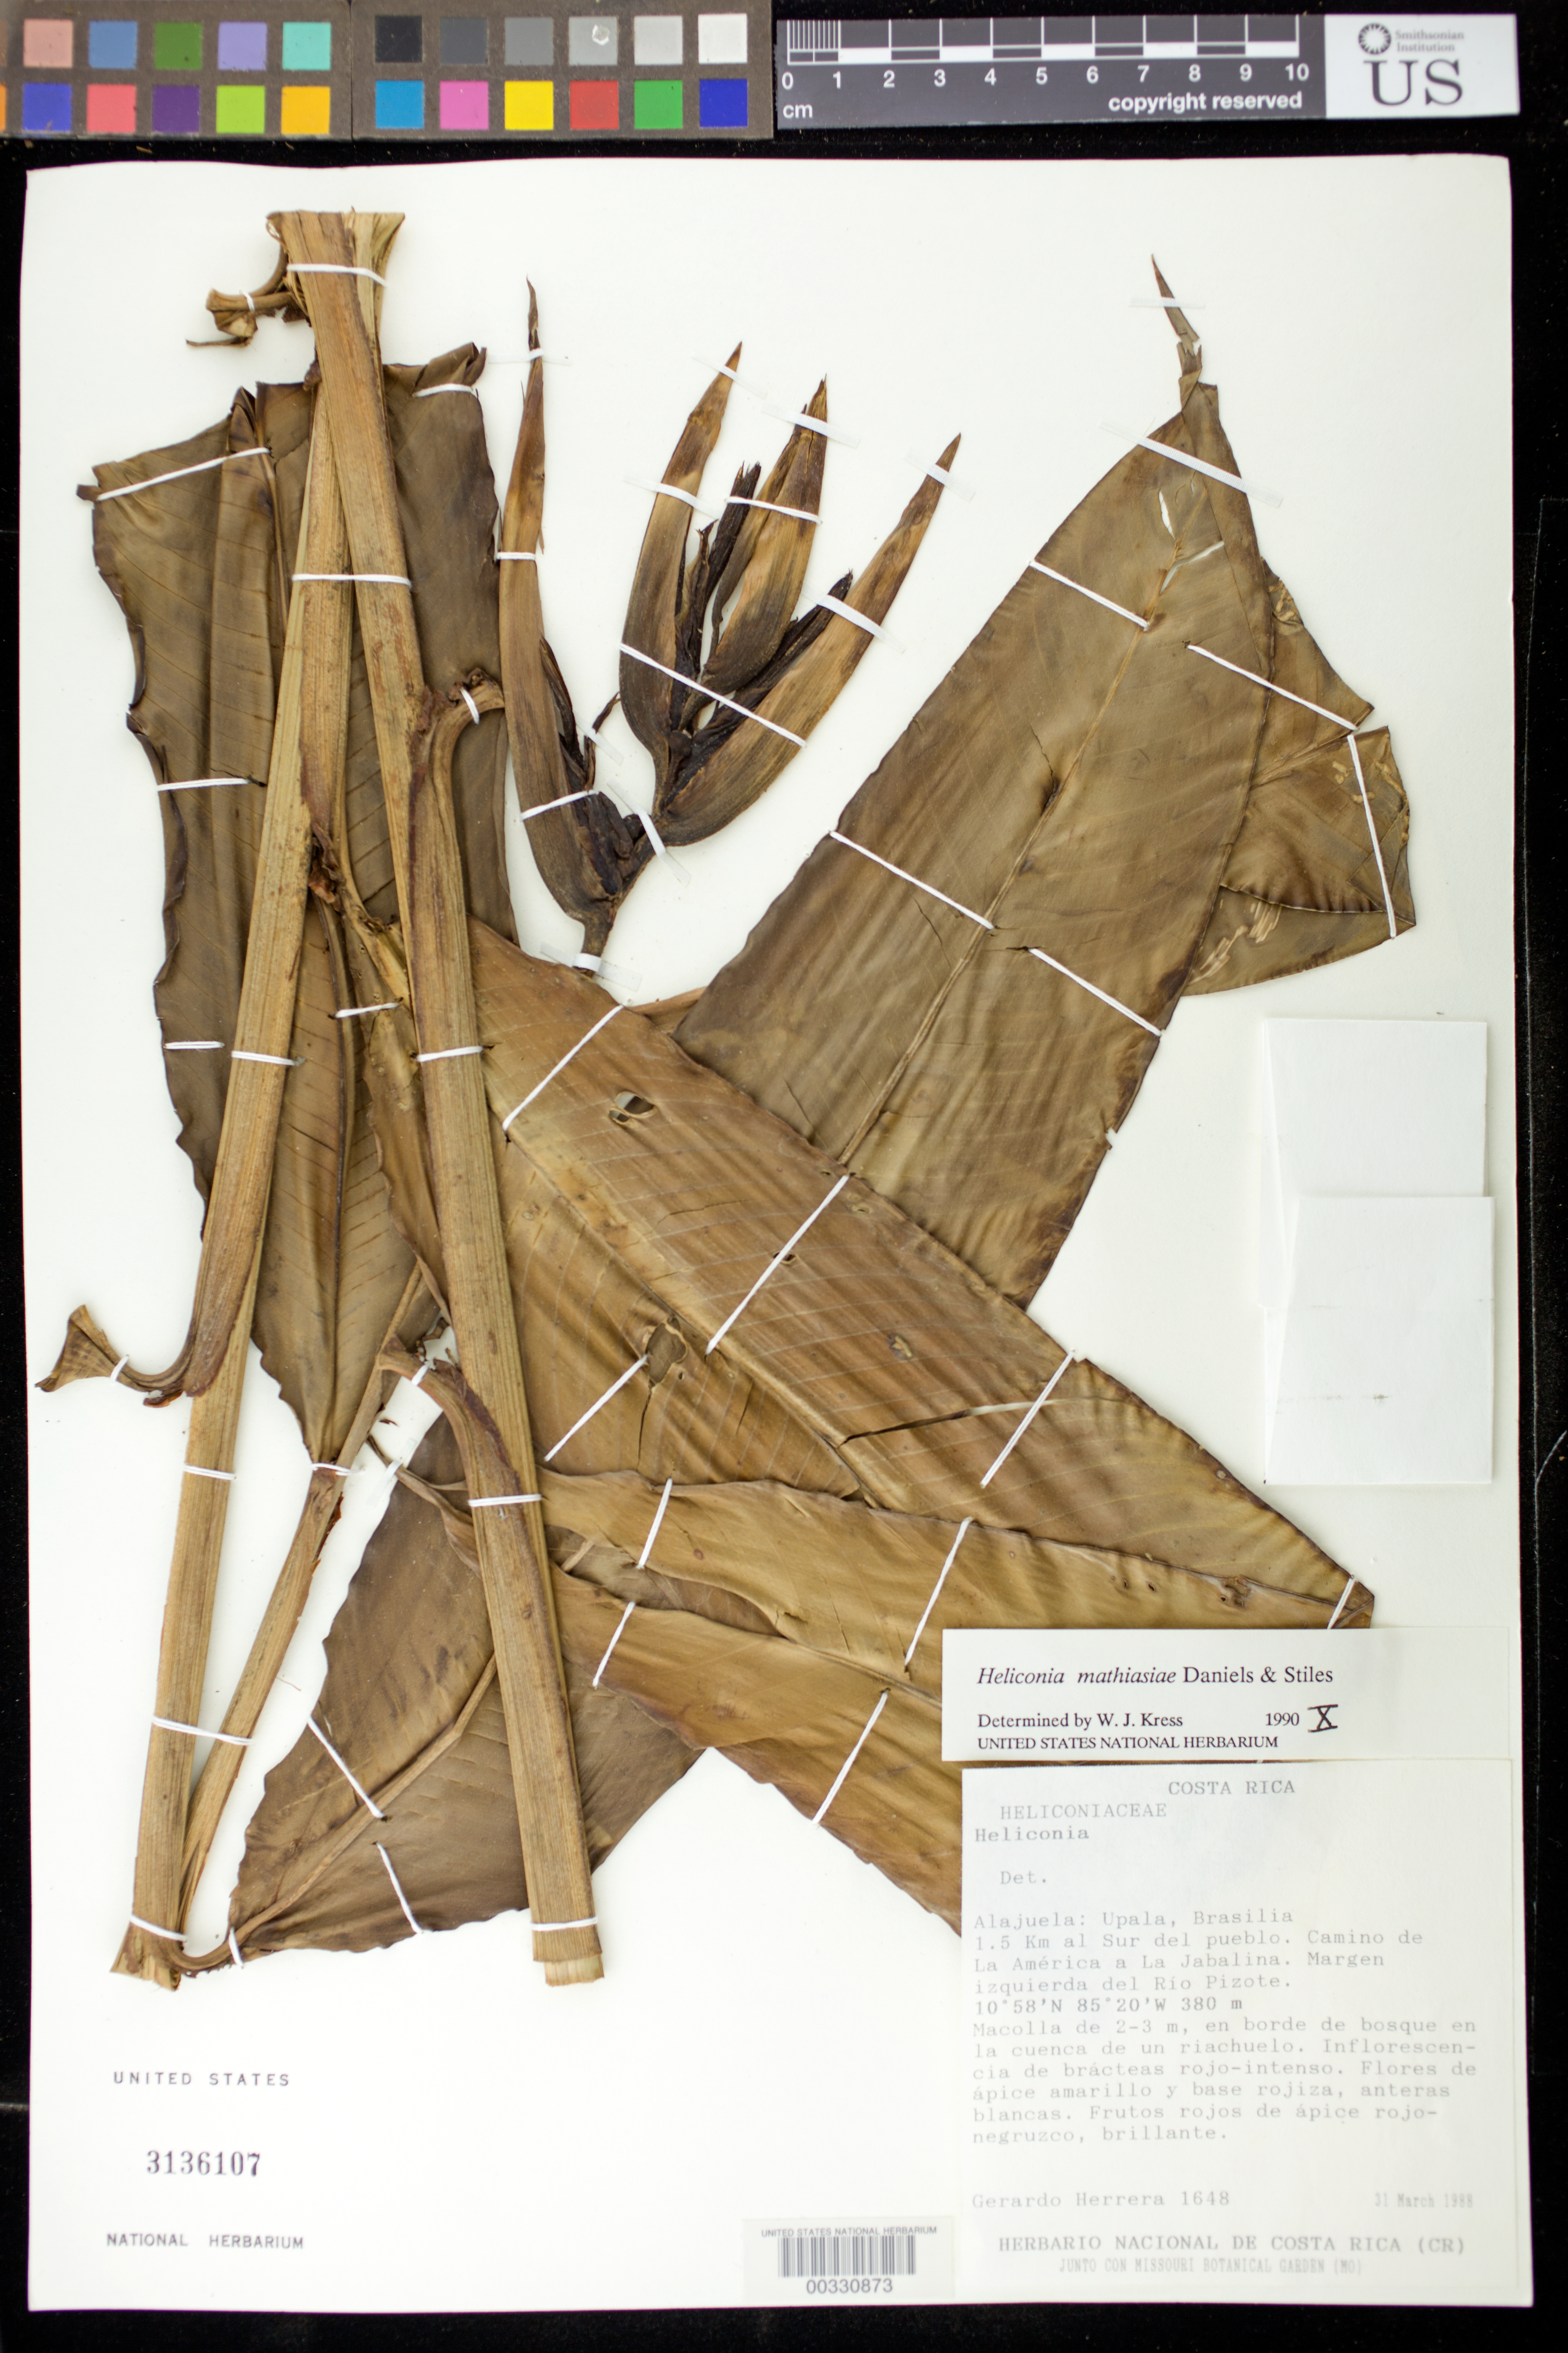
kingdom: Plantae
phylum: Tracheophyta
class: Liliopsida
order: Zingiberales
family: Heliconiaceae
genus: Heliconia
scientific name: Heliconia mathiasiae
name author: G.S. Daniels & F.G. Stiles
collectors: G. Herrera Ch.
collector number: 1648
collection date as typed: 31 Mar 1988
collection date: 1988-03-31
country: Costa Rica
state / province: Alajuela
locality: Upala, Brasilia 1.5 km to sur del pueblo, road from La America to La Jabalina, left bank of Rio Pizote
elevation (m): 380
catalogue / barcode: US 3136107